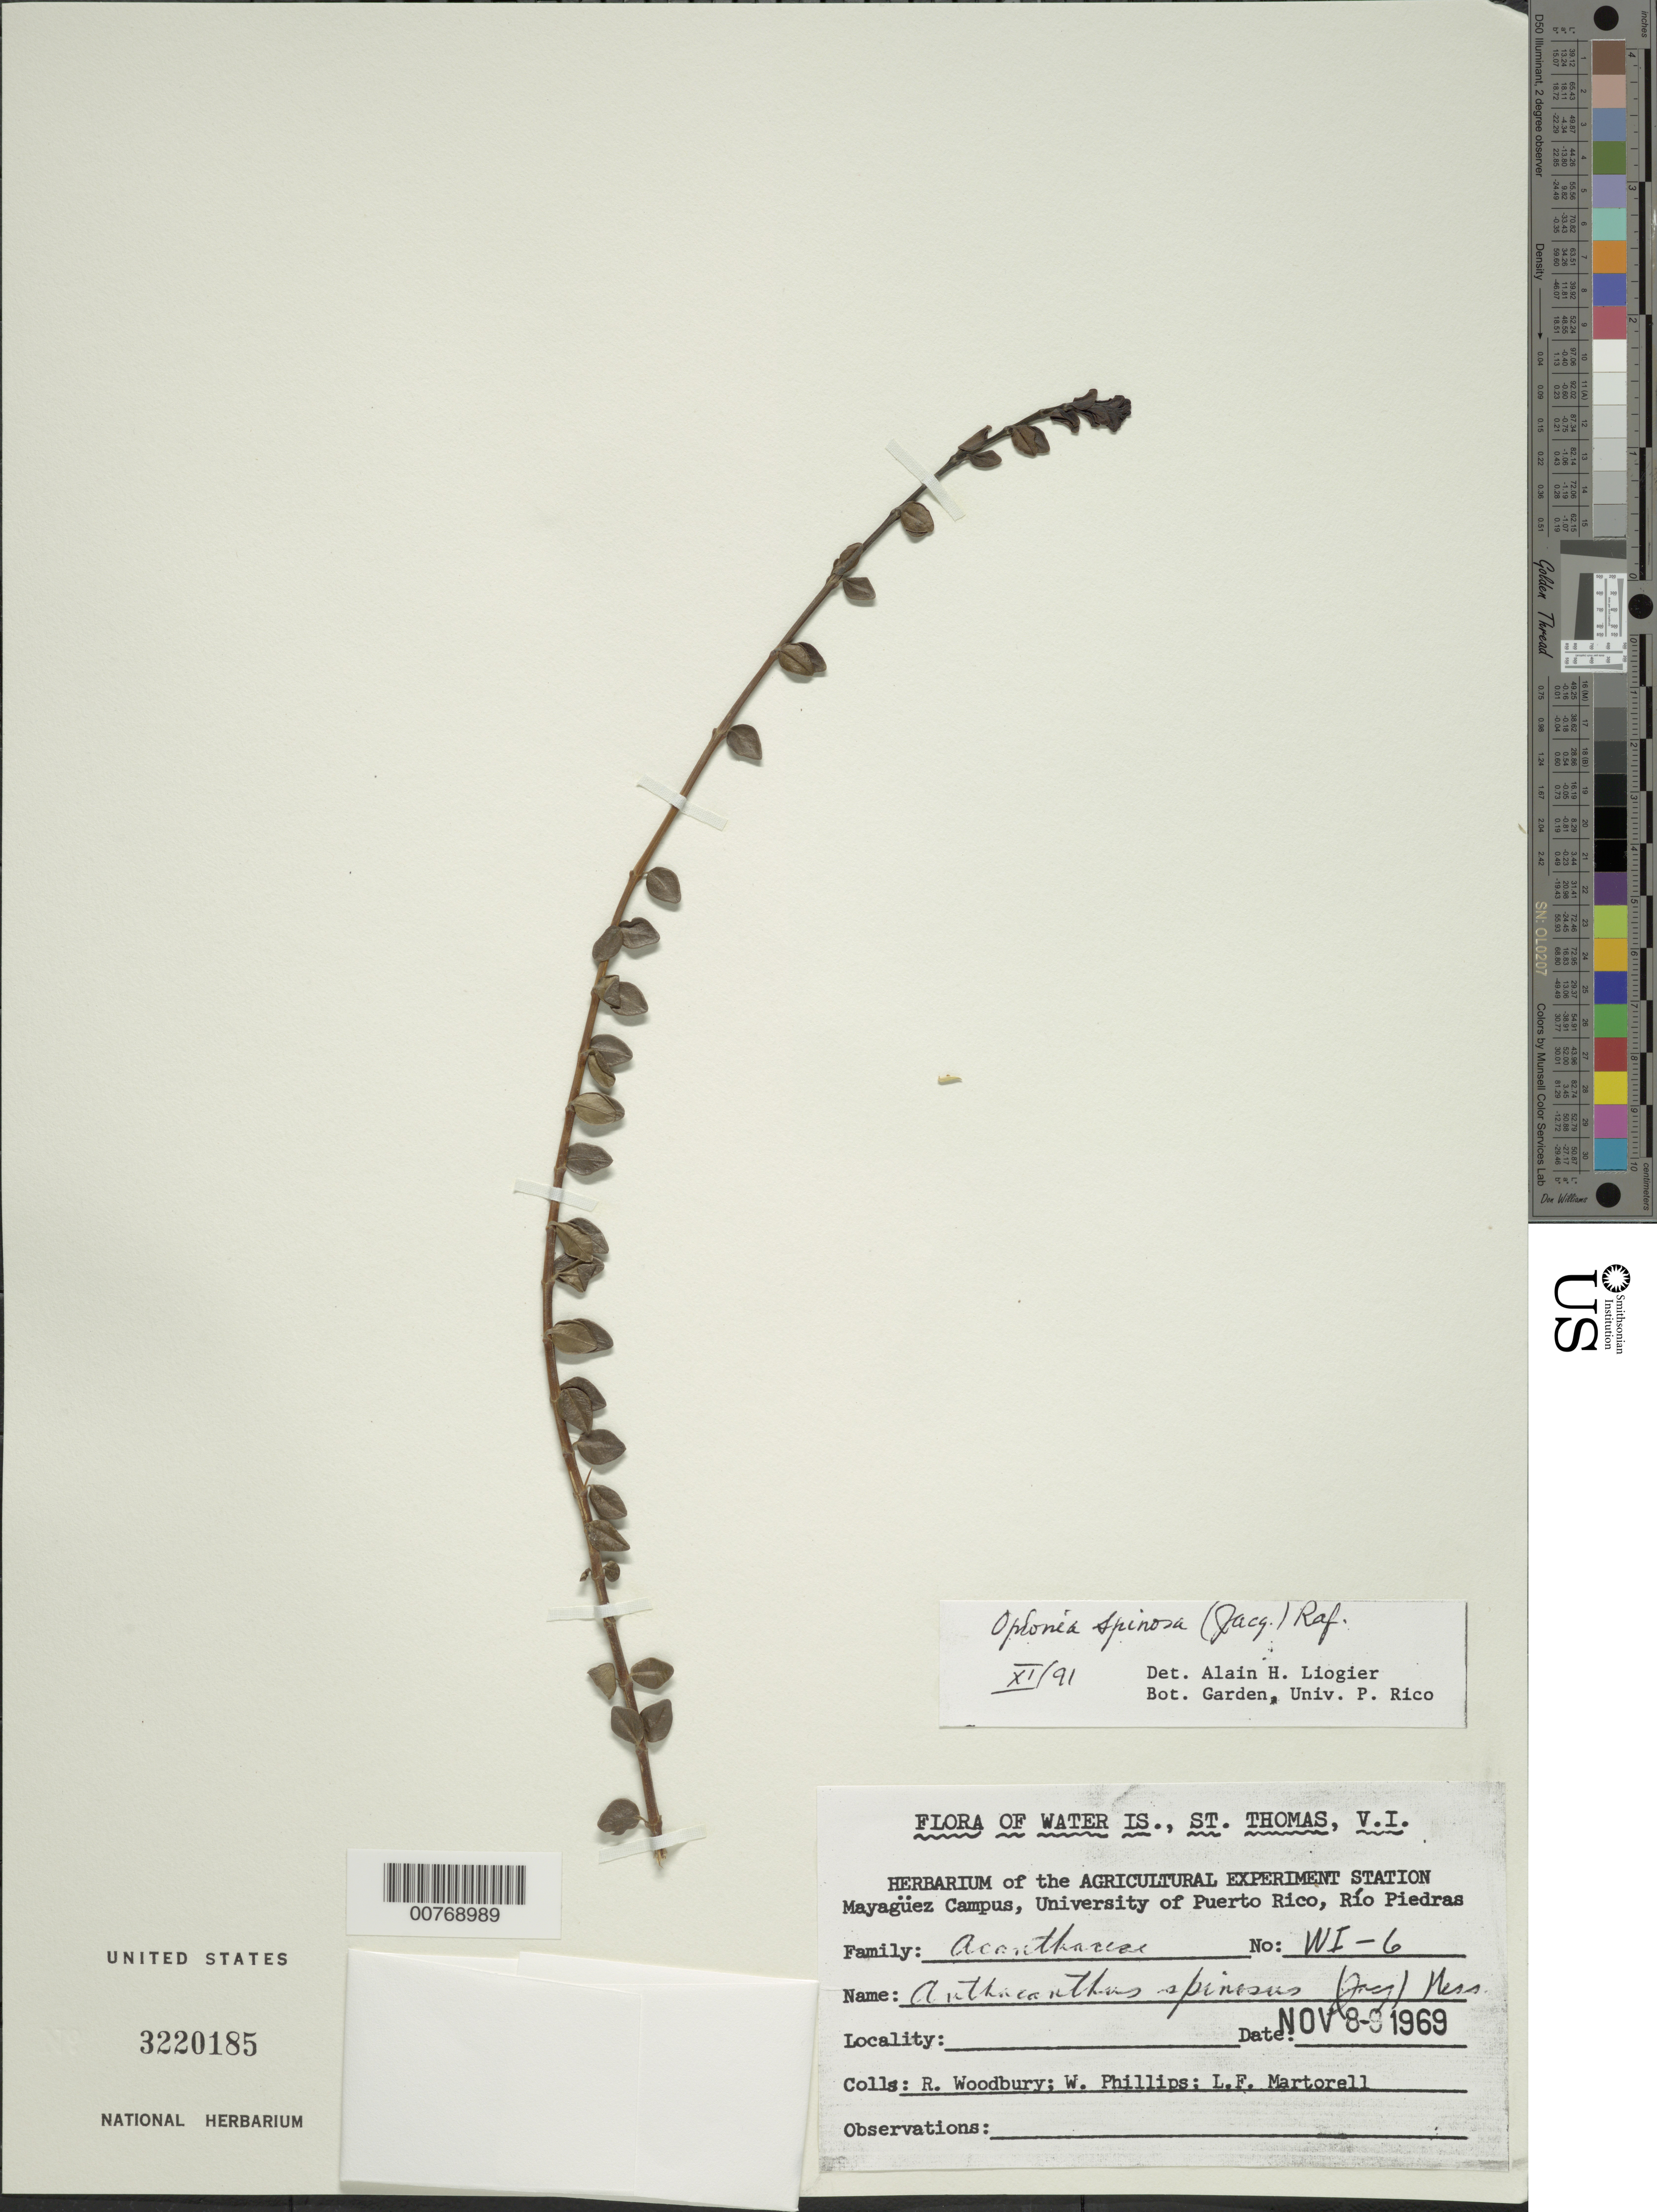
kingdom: Plantae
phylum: Tracheophyta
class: Magnoliopsida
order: Lamiales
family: Acanthaceae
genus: Oplonia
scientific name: Oplonia spinosa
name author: Raf.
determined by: Acevedo-Rodríguez, P., (BOT), Smithsonian Institution - National Museum of Natural History (UNITED STATES)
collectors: R. O. Woodbury, W. Phillips & L. Martorell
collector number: WI6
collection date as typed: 08 Nov 1969 to 09 Nov 1969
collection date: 1969-11-08/1969-11-09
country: U.S. Virgin Islands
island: St. Thomas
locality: Water Island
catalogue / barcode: US 3220185